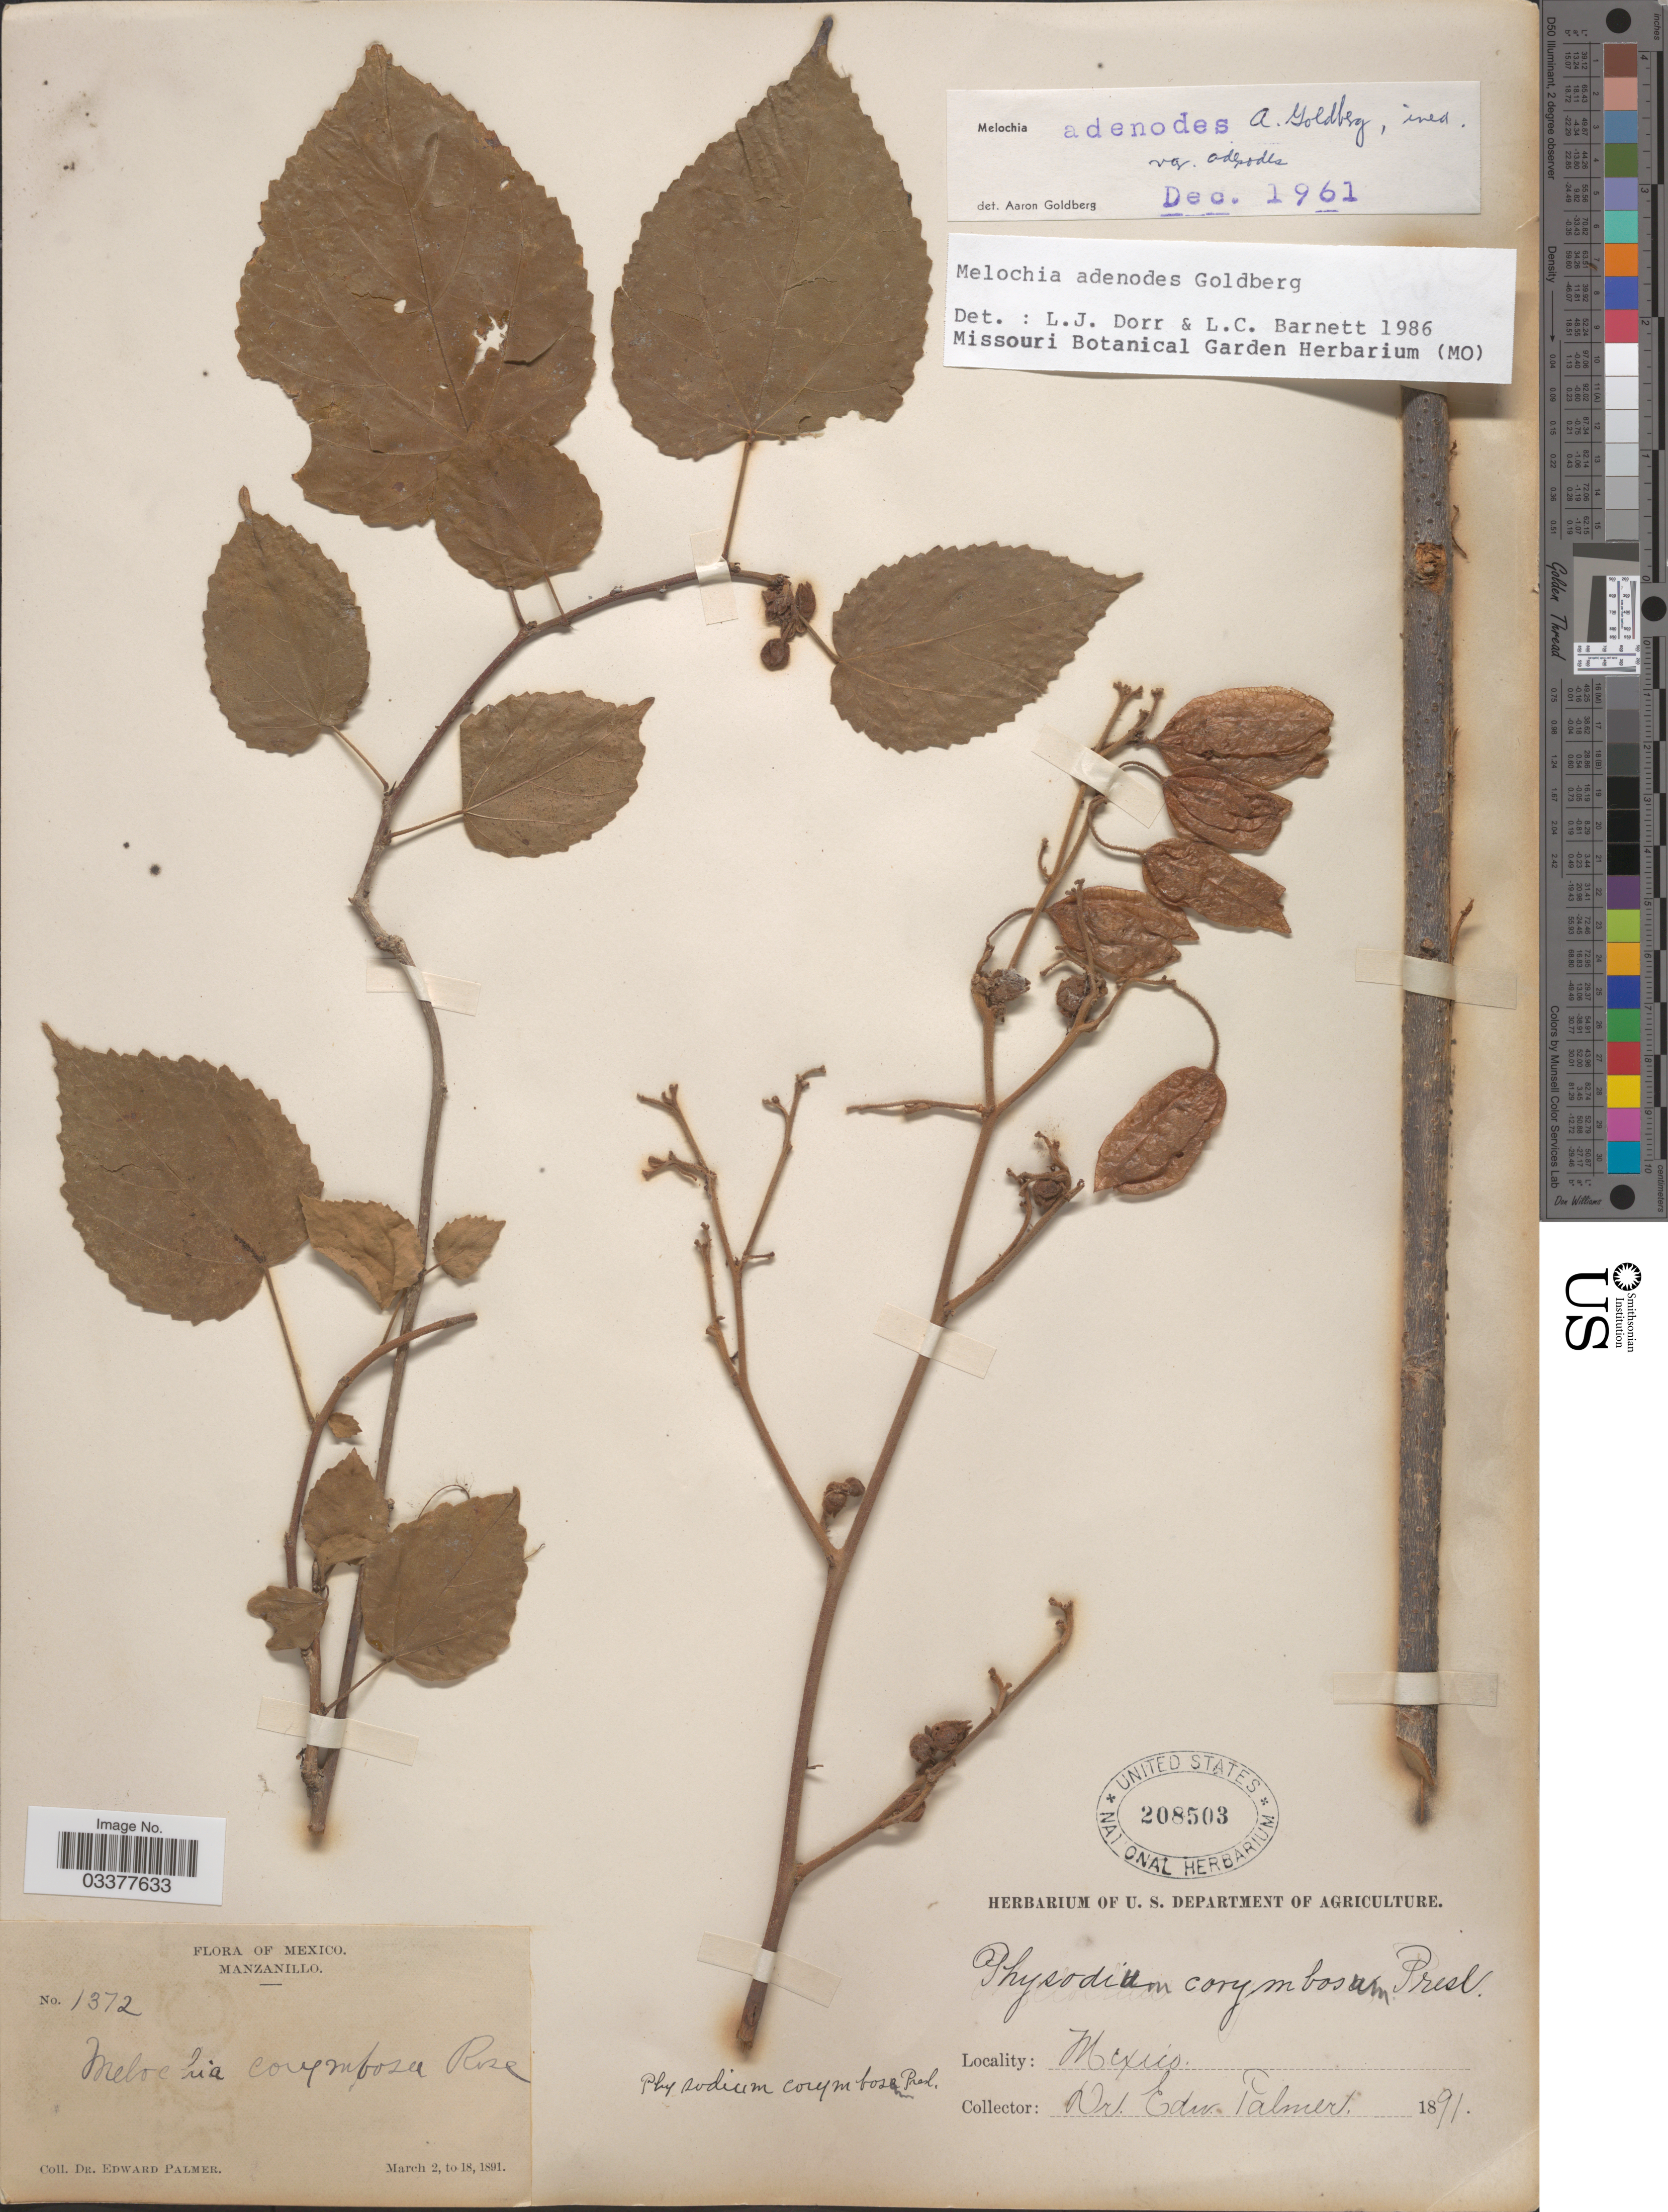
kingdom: Plantae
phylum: Tracheophyta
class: Magnoliopsida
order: Malvales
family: Malvaceae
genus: Melochia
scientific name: Melochia adenodes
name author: Goldberg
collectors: E. Palmer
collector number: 1372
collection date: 1891-03-02/1891-03-18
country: Mexico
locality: Manzanillo.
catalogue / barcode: US 208503